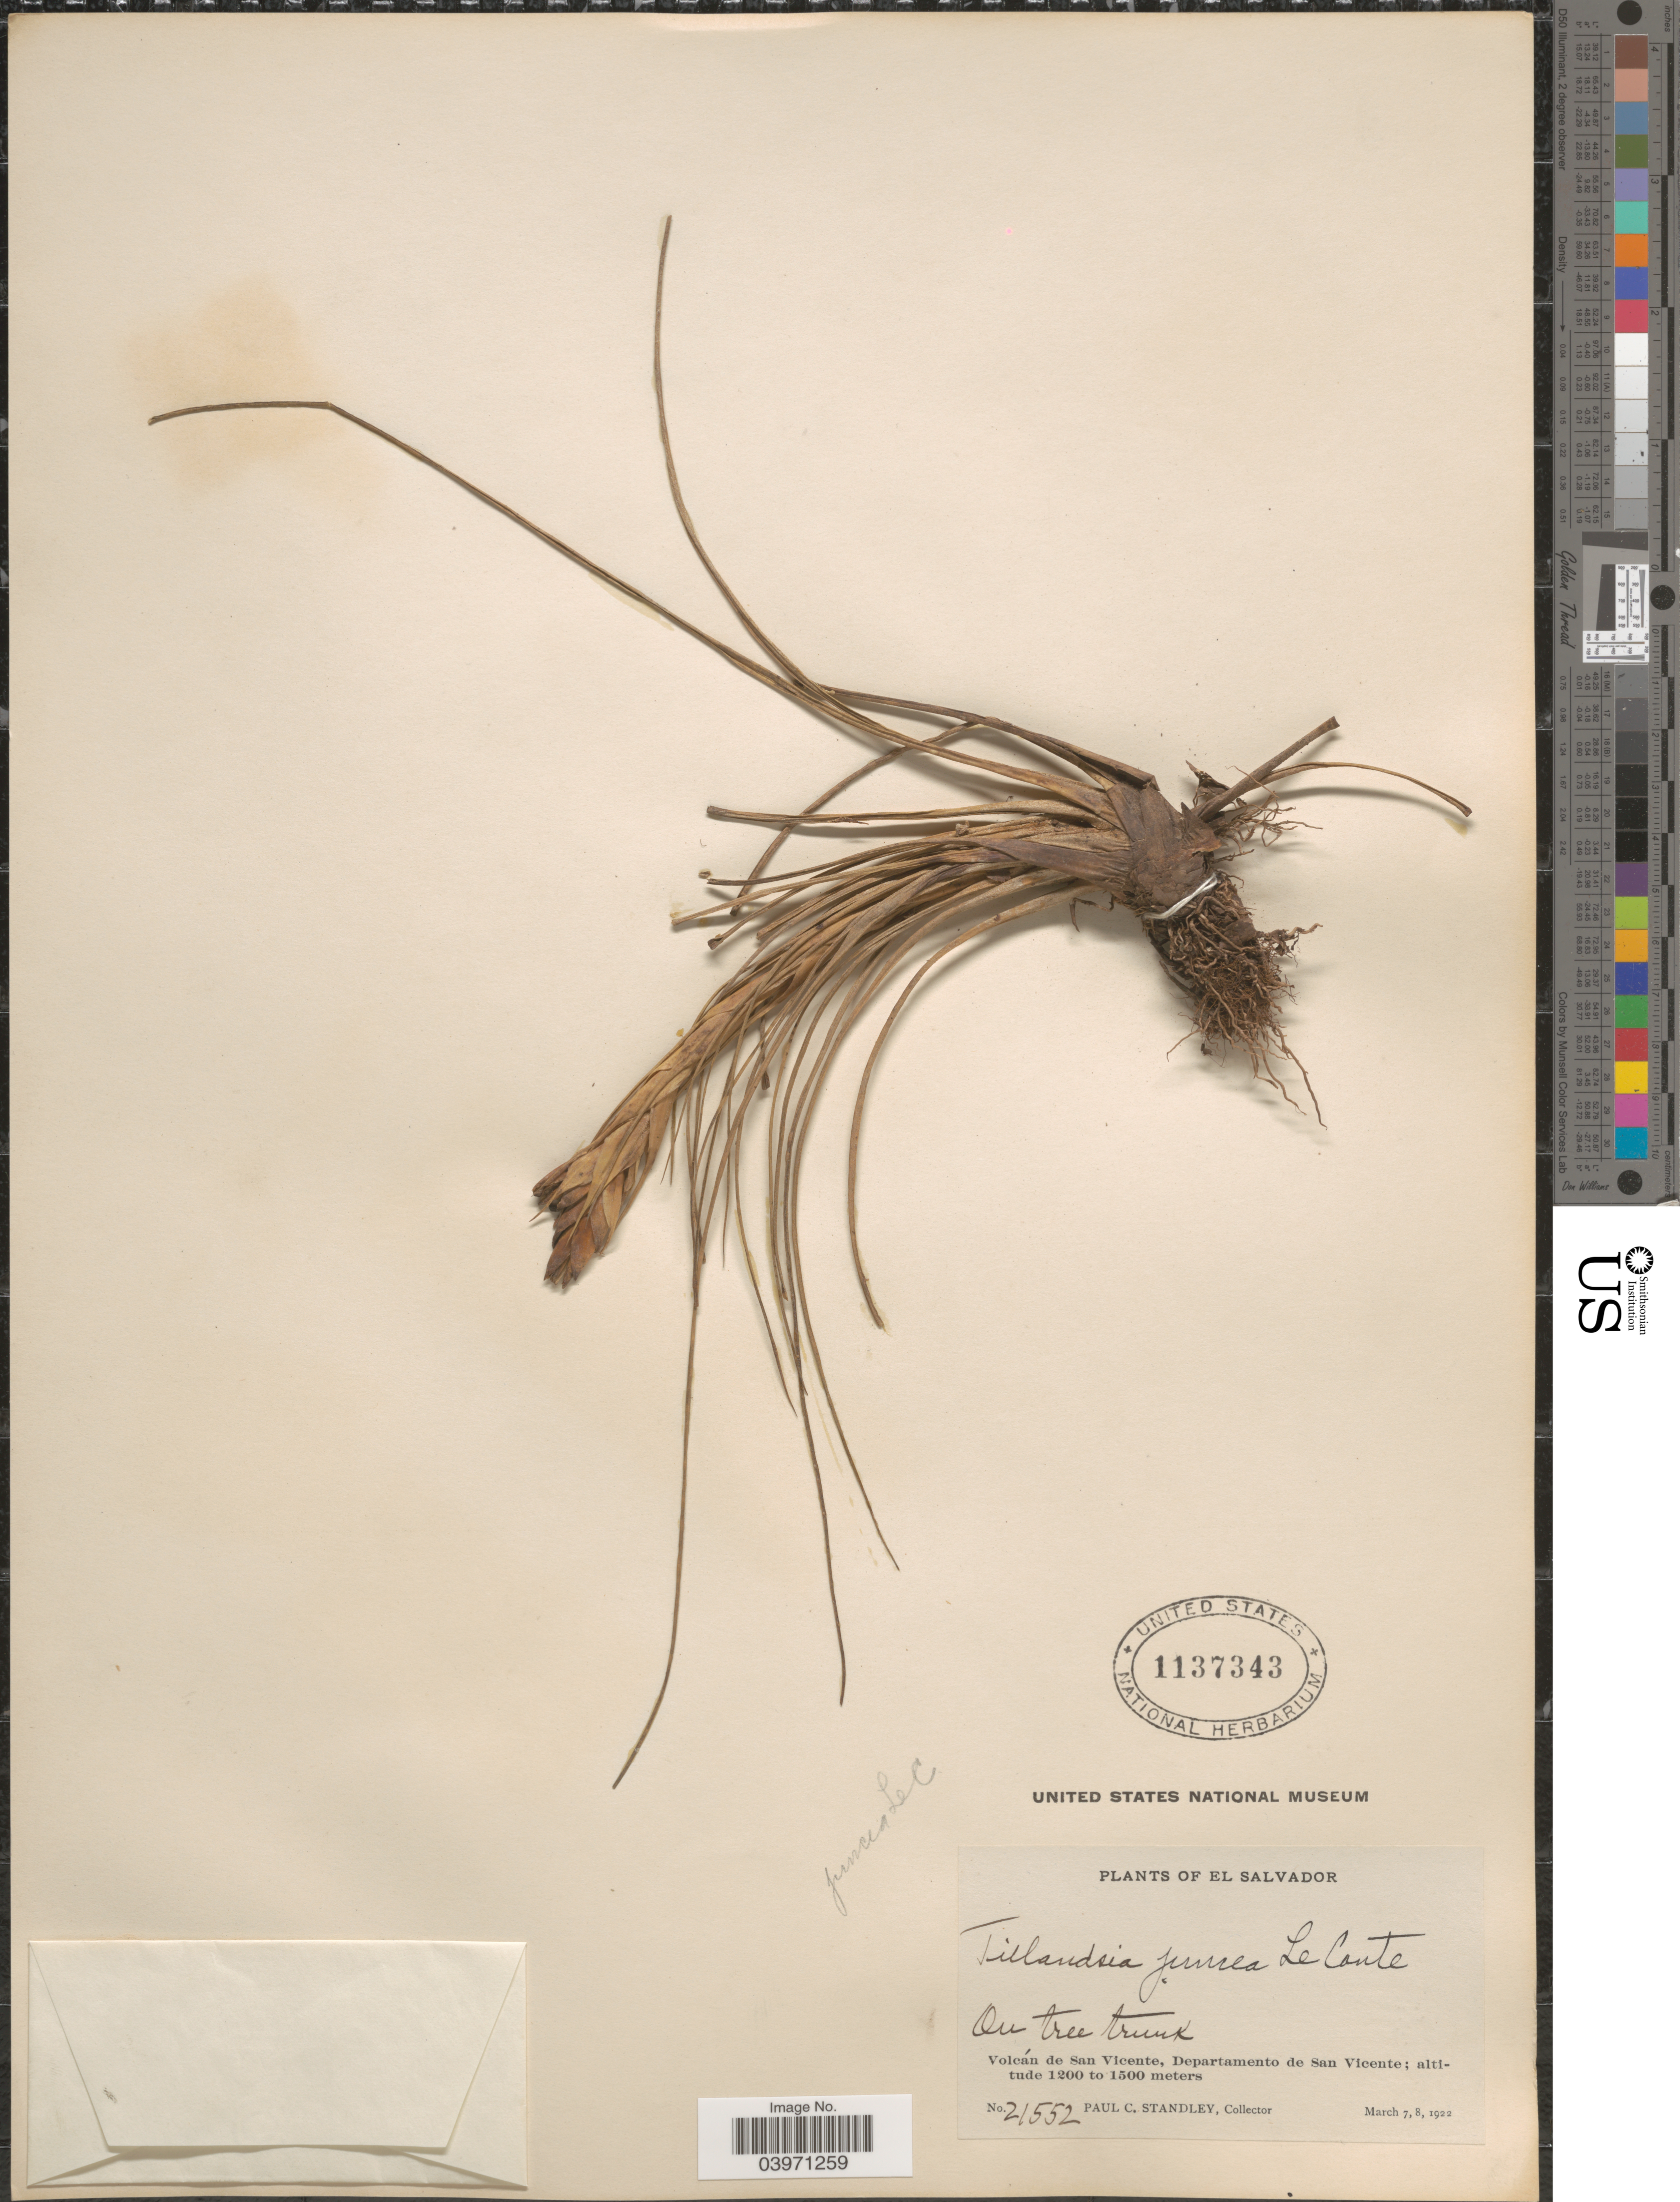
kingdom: Plantae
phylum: Tracheophyta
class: Liliopsida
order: Poales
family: Bromeliaceae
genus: Tillandsia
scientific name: Tillandsia juncea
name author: (Ruiz & Pav.) Poir.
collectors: P. C. Standley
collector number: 21552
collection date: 1922-03-07/1922-03-08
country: El Salvador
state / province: San Vincente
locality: Volcán de San Vicente, Departamento de San Vicente.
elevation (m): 1200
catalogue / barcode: US 1137343